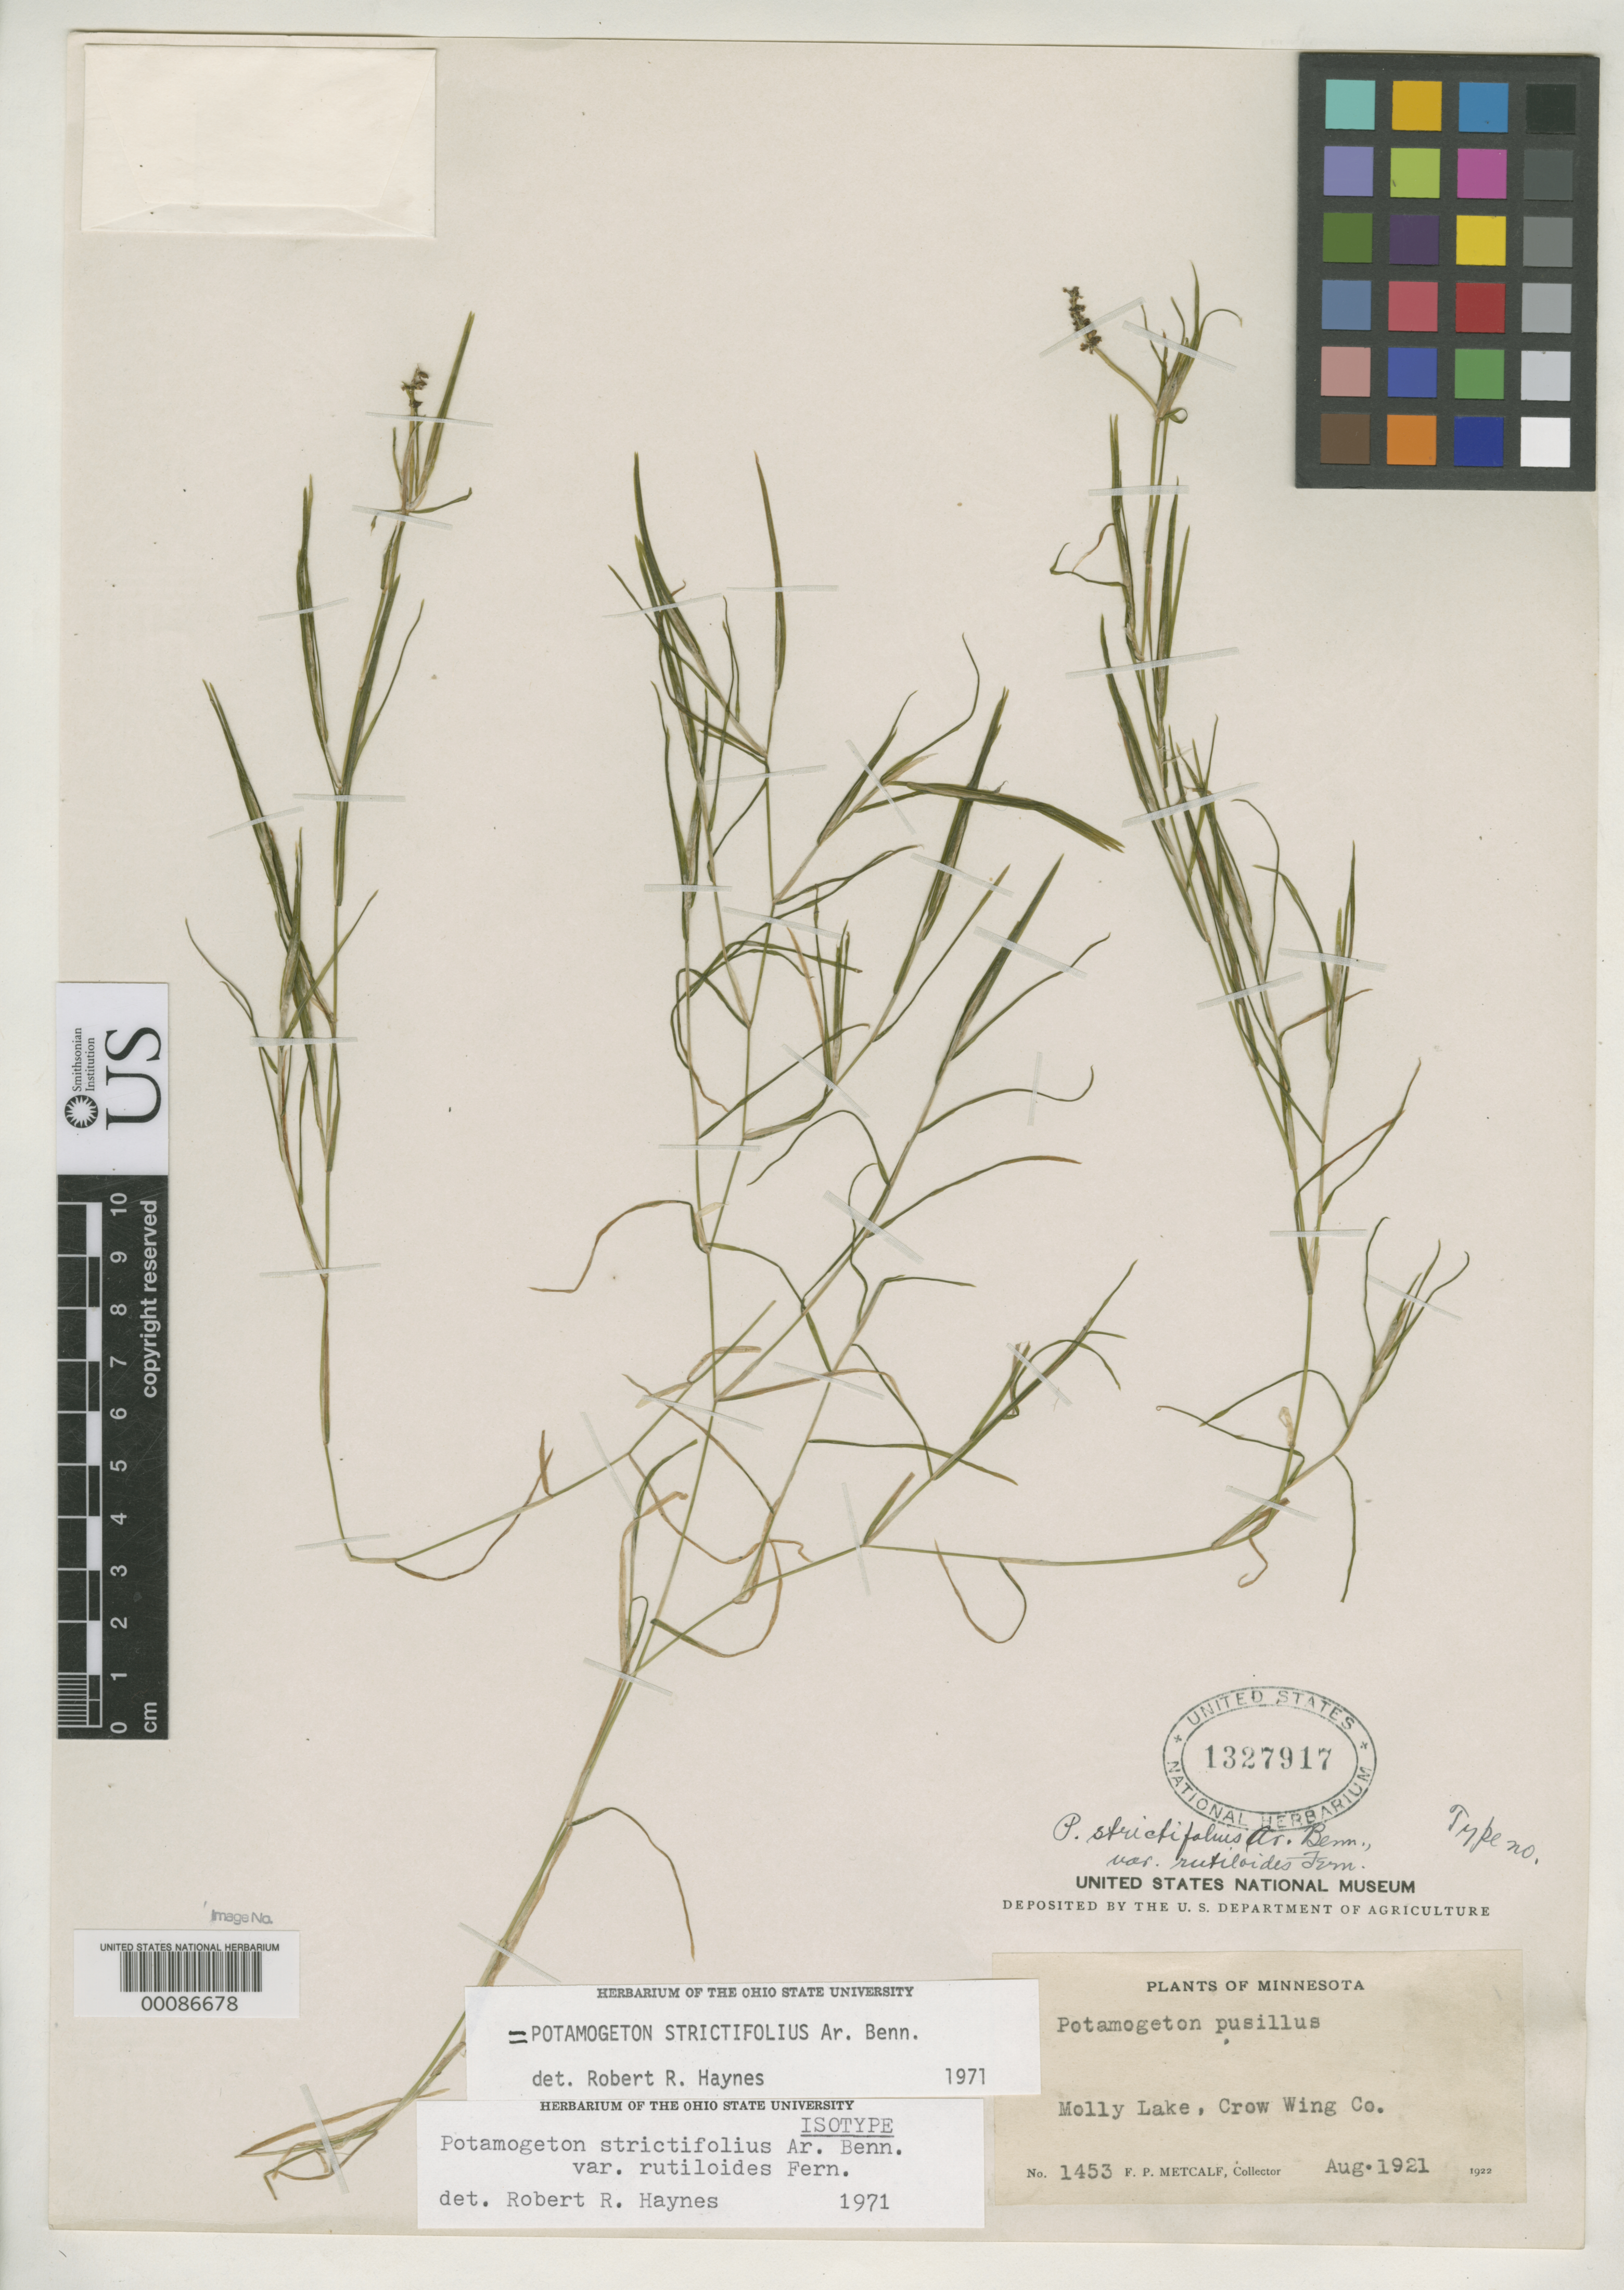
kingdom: Plantae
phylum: Tracheophyta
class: Liliopsida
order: Alismatales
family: Potamogetonaceae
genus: Potamogeton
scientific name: Potamogeton strictifolius var. rutiloides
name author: Fernald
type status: Isotype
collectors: F. P. Metcalf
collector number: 1453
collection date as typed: Aug 1921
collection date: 1921-08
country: United States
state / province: Minnesota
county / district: Crow Wing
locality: Molly Lake.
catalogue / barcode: US 1327917